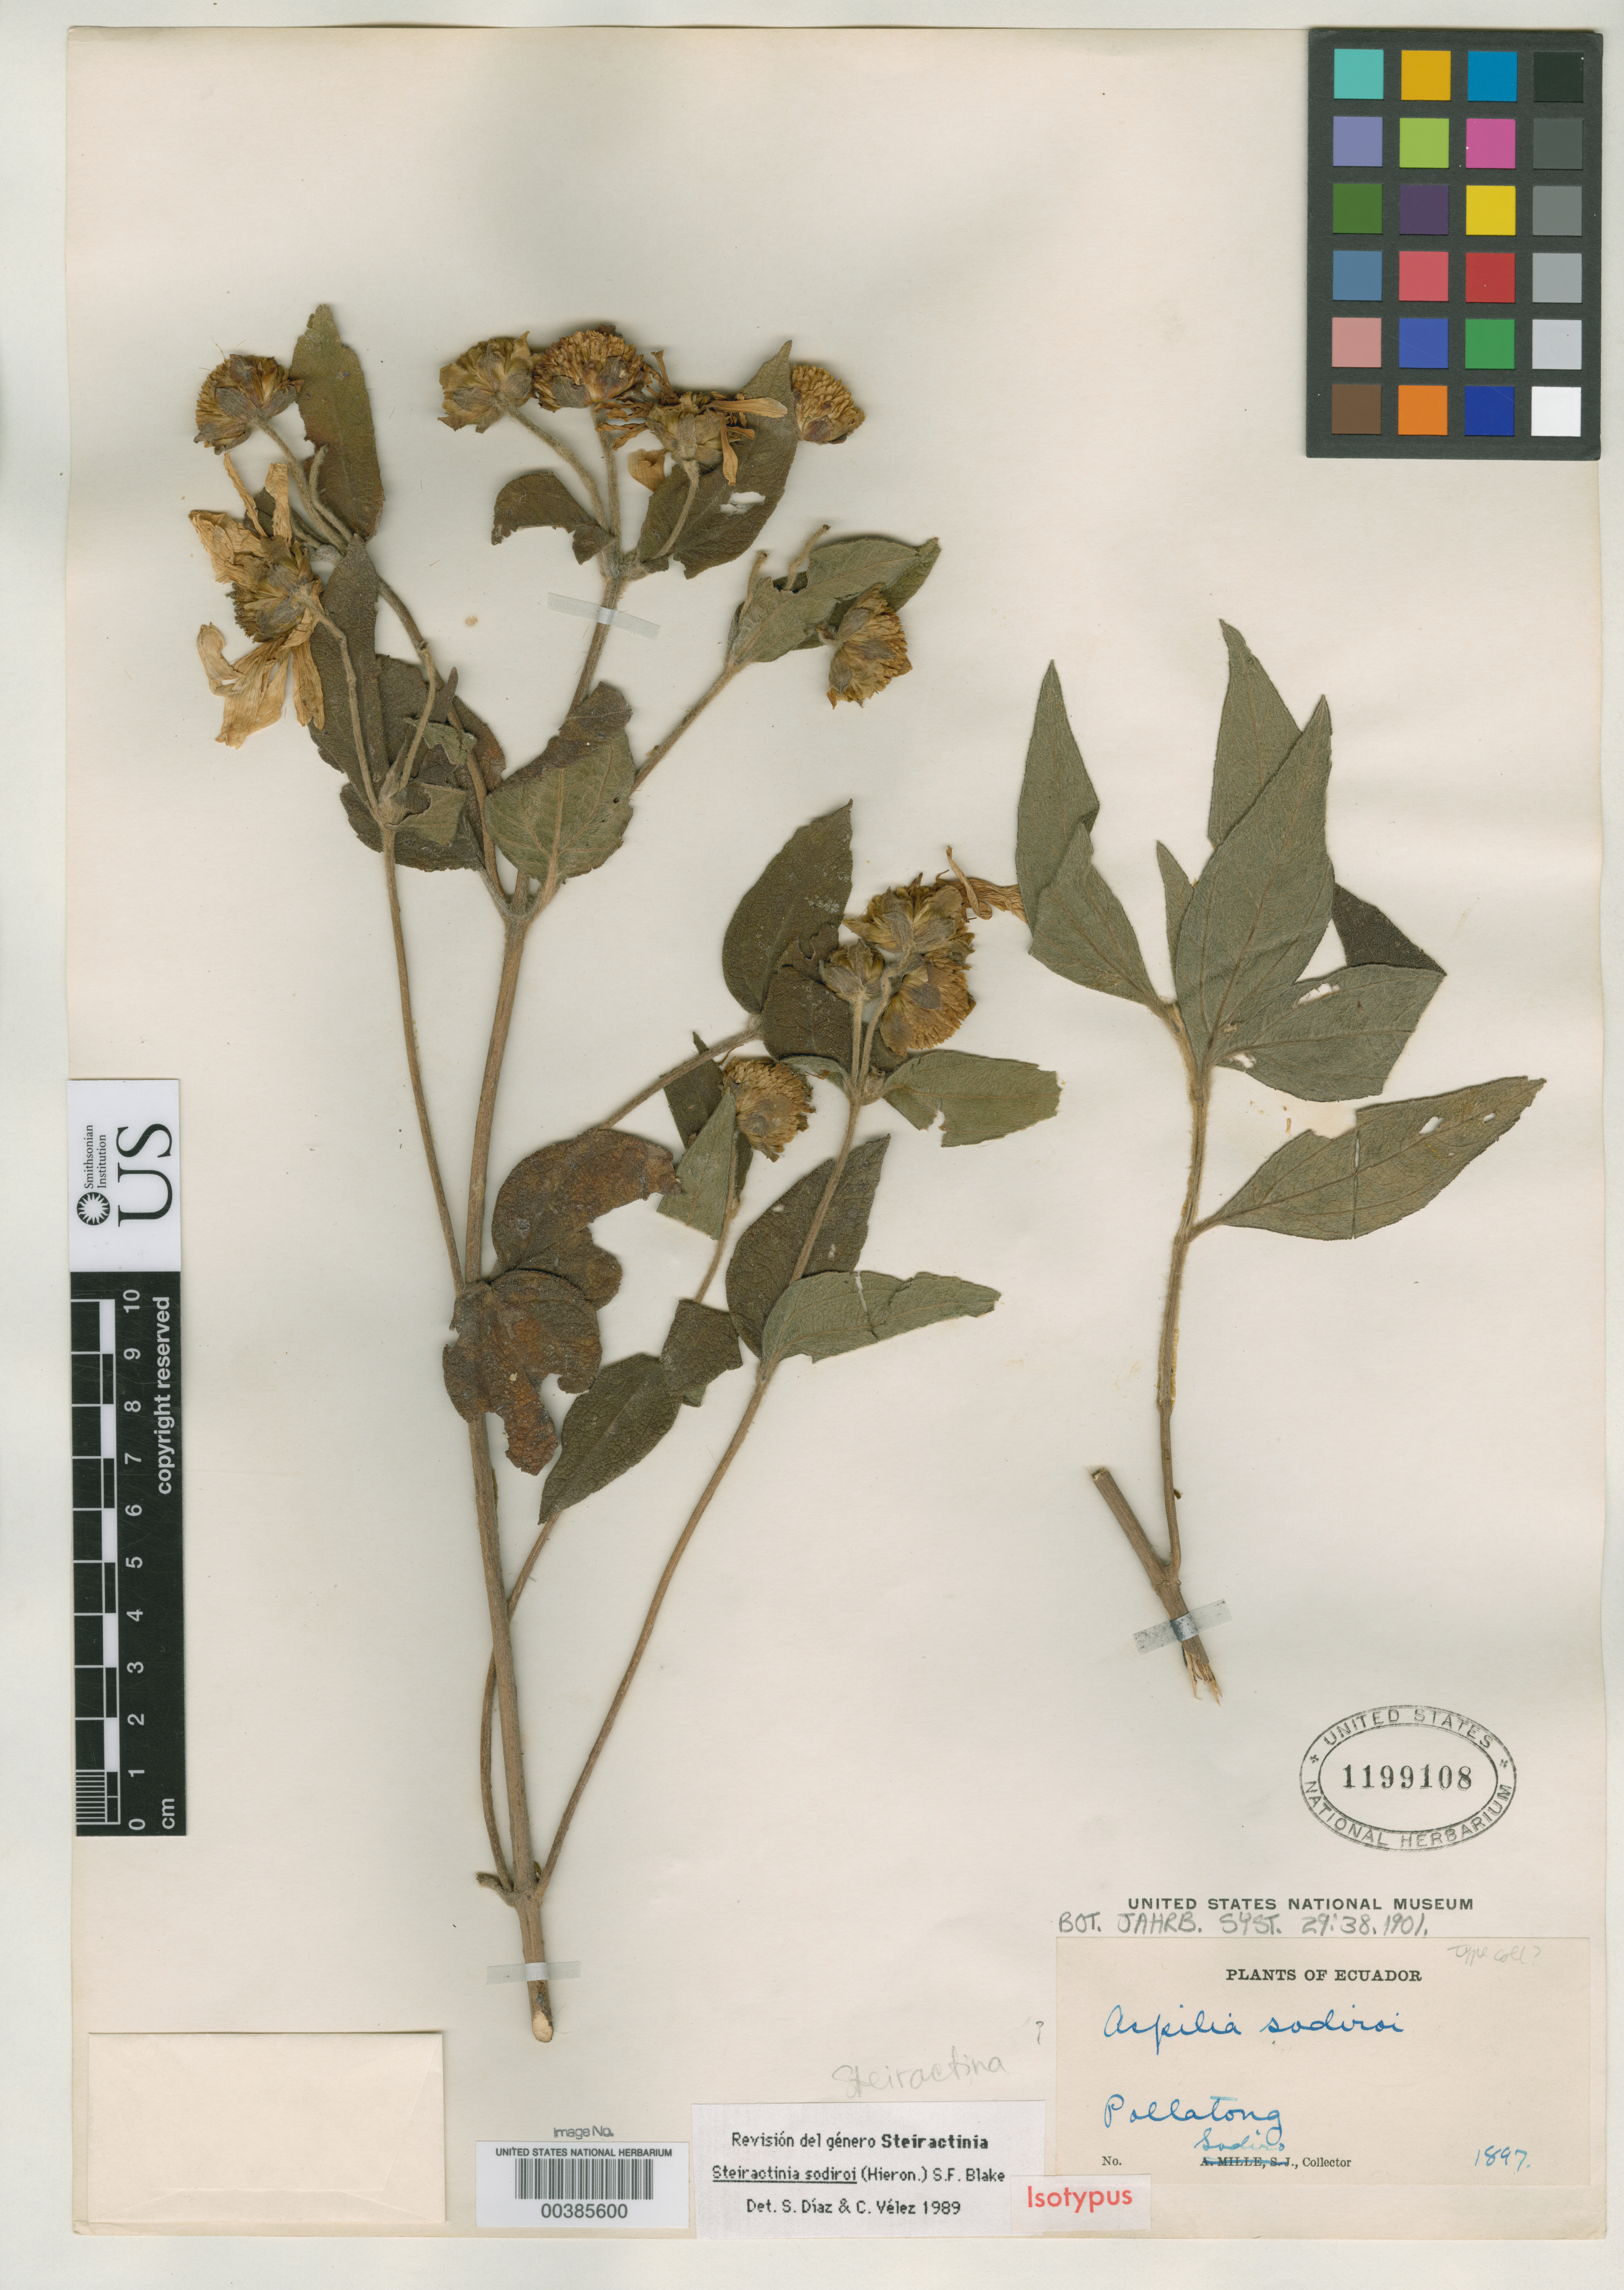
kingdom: Plantae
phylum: Tracheophyta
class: Magnoliopsida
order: Asterales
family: Asteraceae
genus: Aspilia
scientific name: Aspilia sodiroi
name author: Hieron. ex Sodiro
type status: Isotype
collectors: L. Sodiro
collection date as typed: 1897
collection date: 1897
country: Ecuador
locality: Pallatonga.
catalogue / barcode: US 1199108